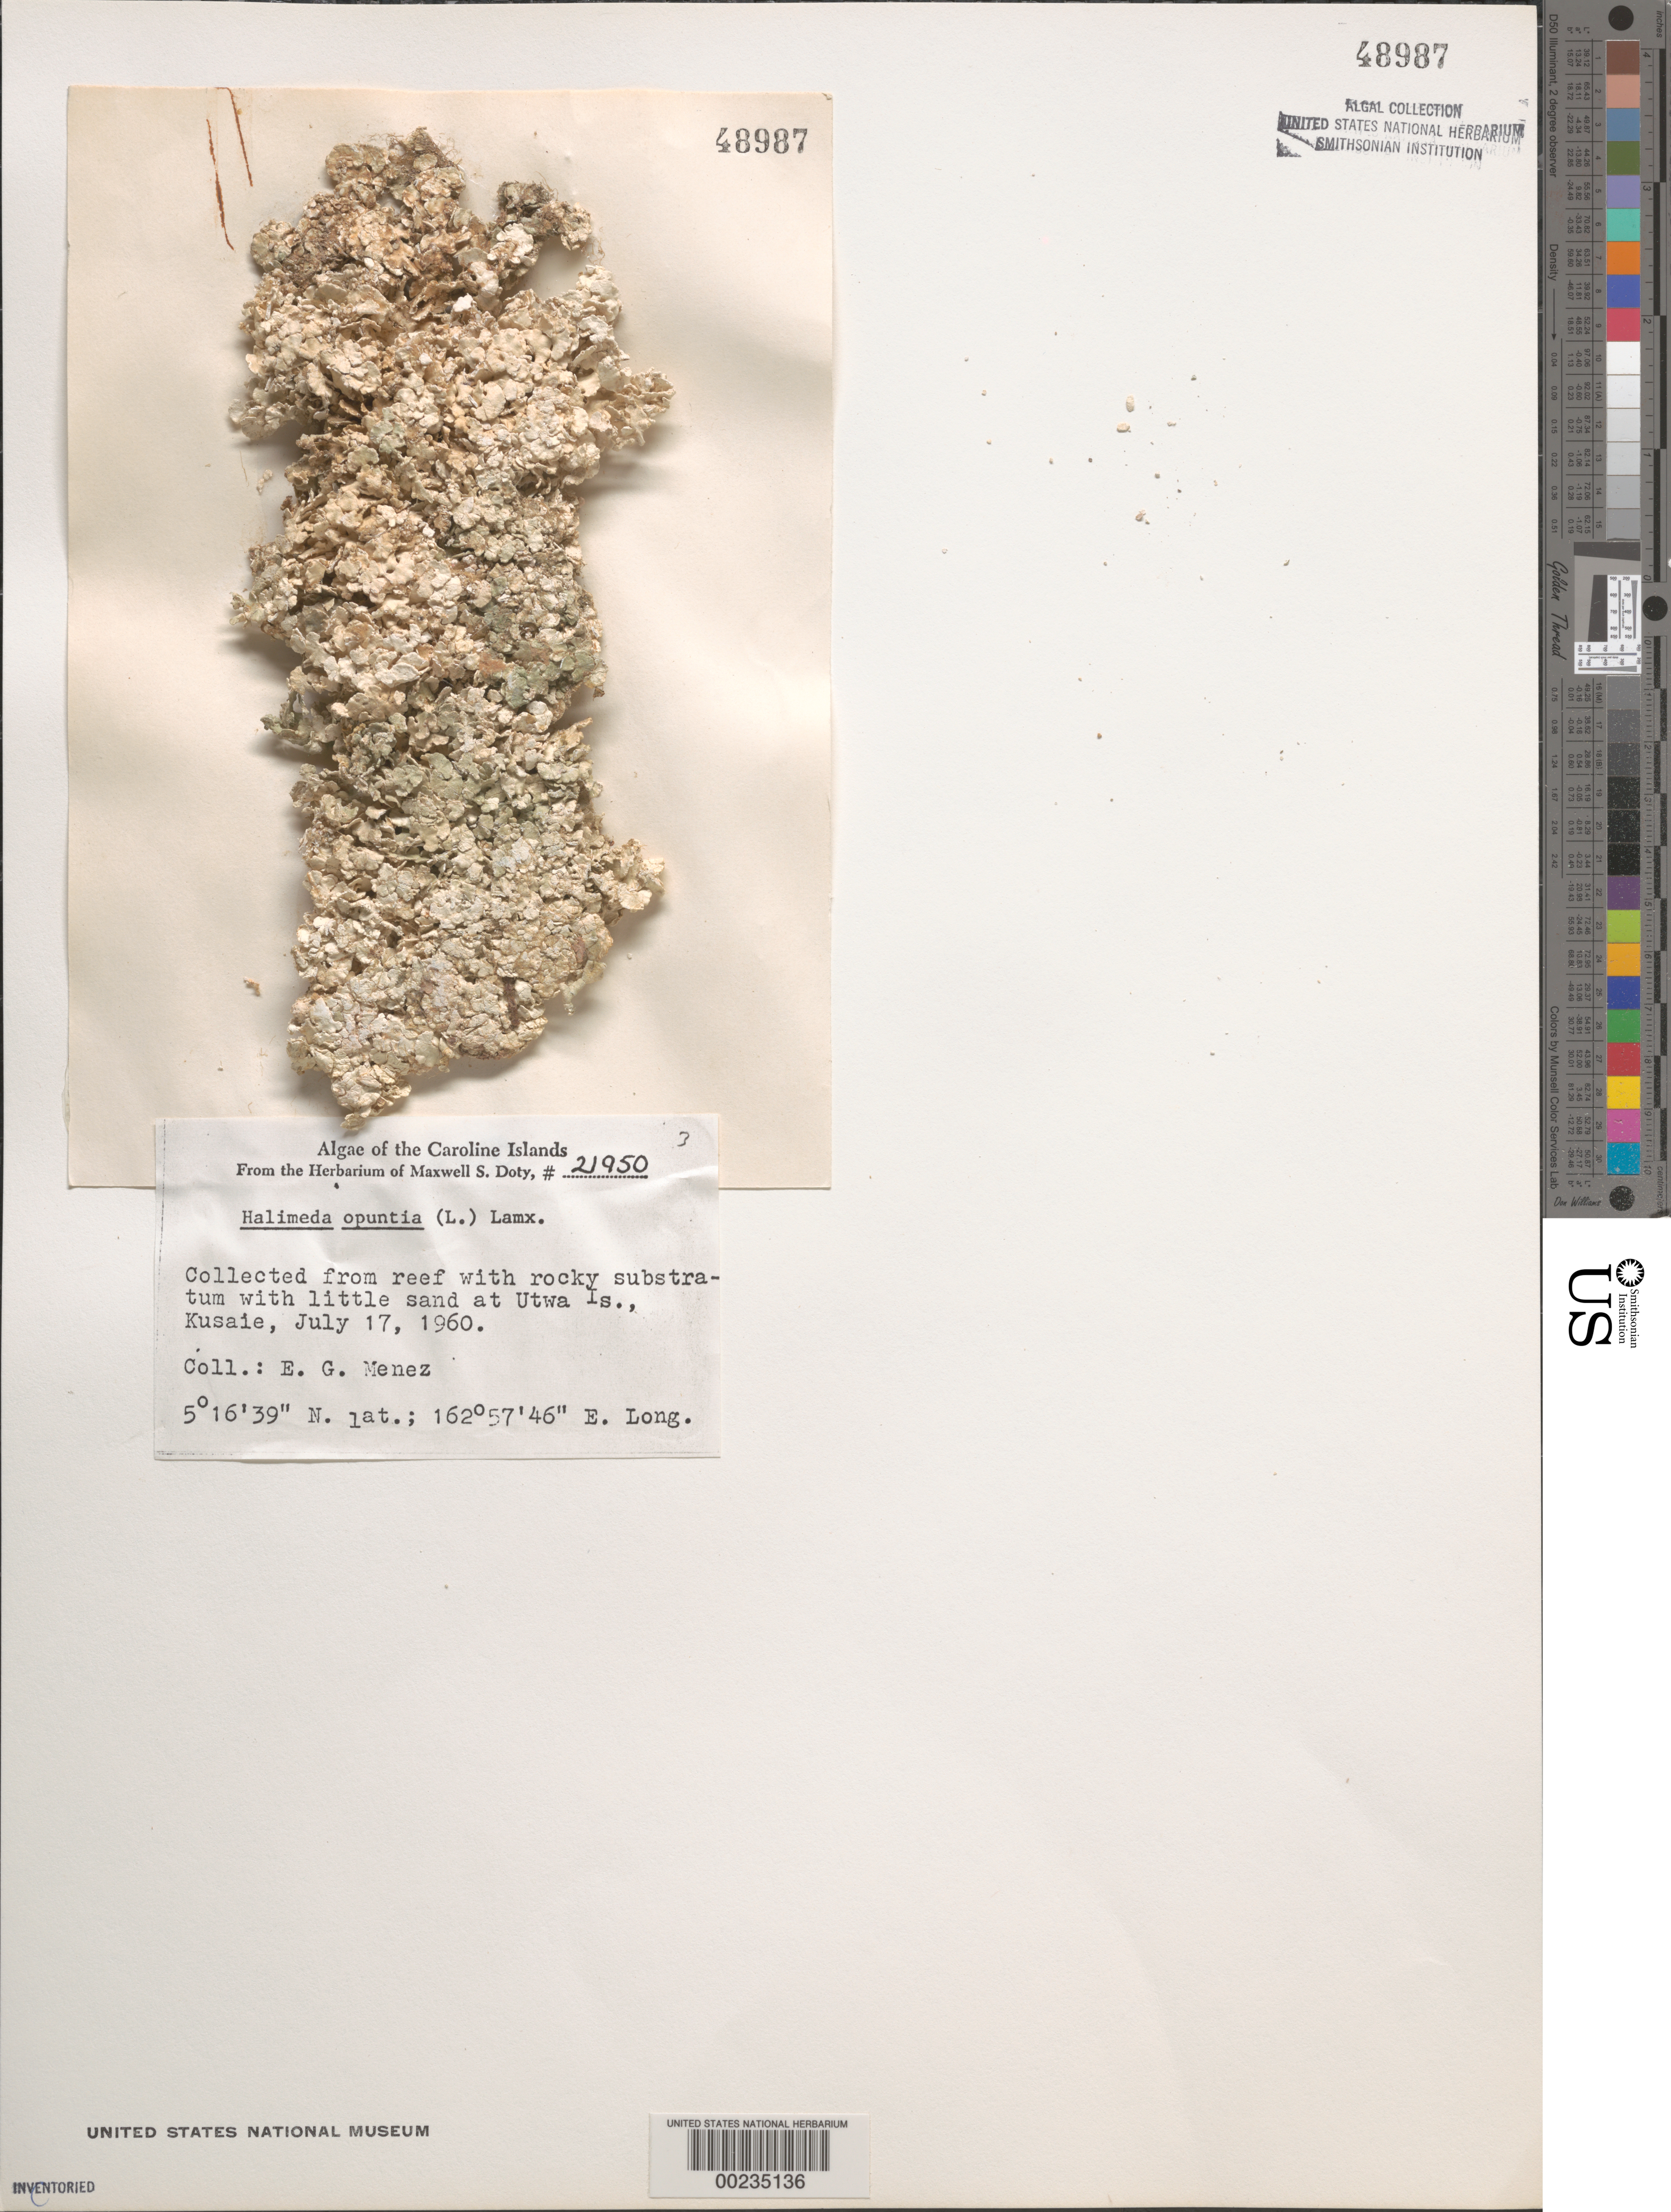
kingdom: Plantae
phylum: Chlorophyta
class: Ulvophyceae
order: Bryopsidales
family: Halimedaceae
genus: Halimeda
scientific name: Halimeda opuntia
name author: (L.) J.V.Lamouroux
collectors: Meñez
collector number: MSD 21950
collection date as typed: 17 Jul 1960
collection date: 1960-07-17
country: Micronesia, Federated States of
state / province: Kosrae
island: Utwa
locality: Utwa Island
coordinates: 5 16' 39" N, 162 57' 46" E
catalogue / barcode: US 48987